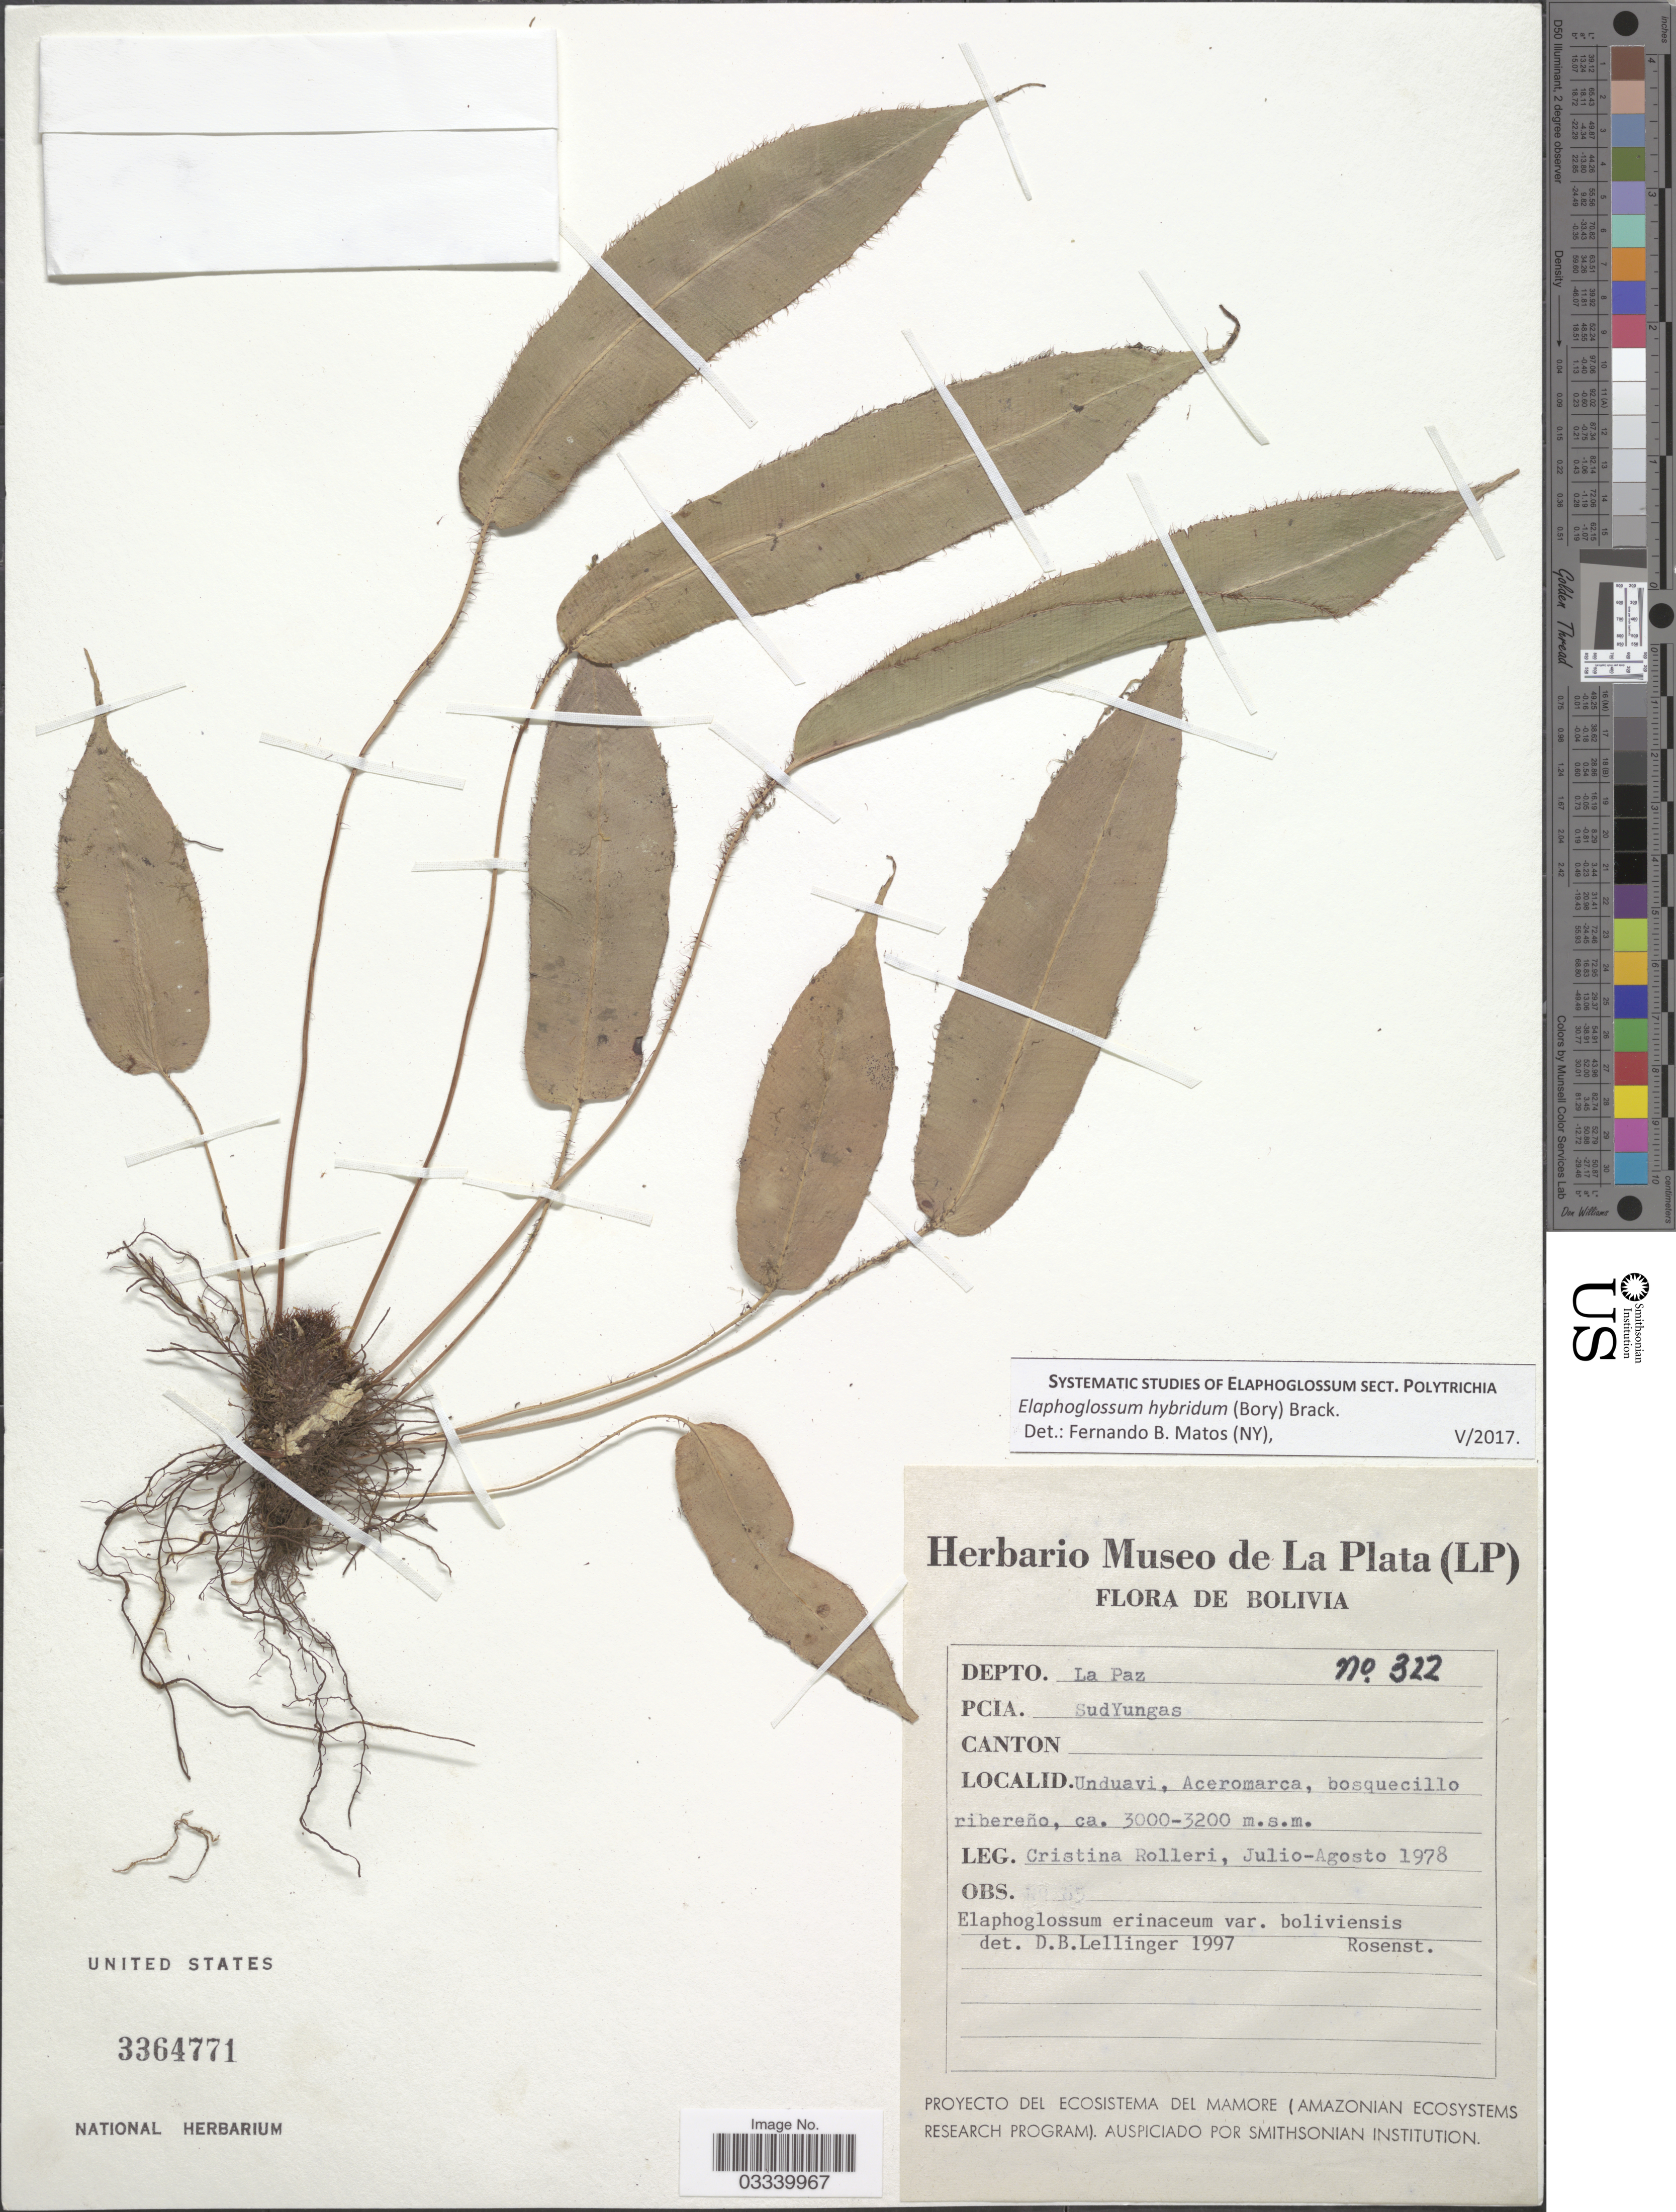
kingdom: Plantae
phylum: Tracheophyta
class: Polypodiopsida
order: Polypodiales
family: Dryopteridaceae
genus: Elaphoglossum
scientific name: Elaphoglossum hybridum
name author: (Bory) T. Moore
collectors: C. Rolleri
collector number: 322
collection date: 1978-07/1978-08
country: Bolivia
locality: Depto. La Paz. Pcia SudYungas. Unduavi, Aceromarca.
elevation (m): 3000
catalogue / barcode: US 3364771